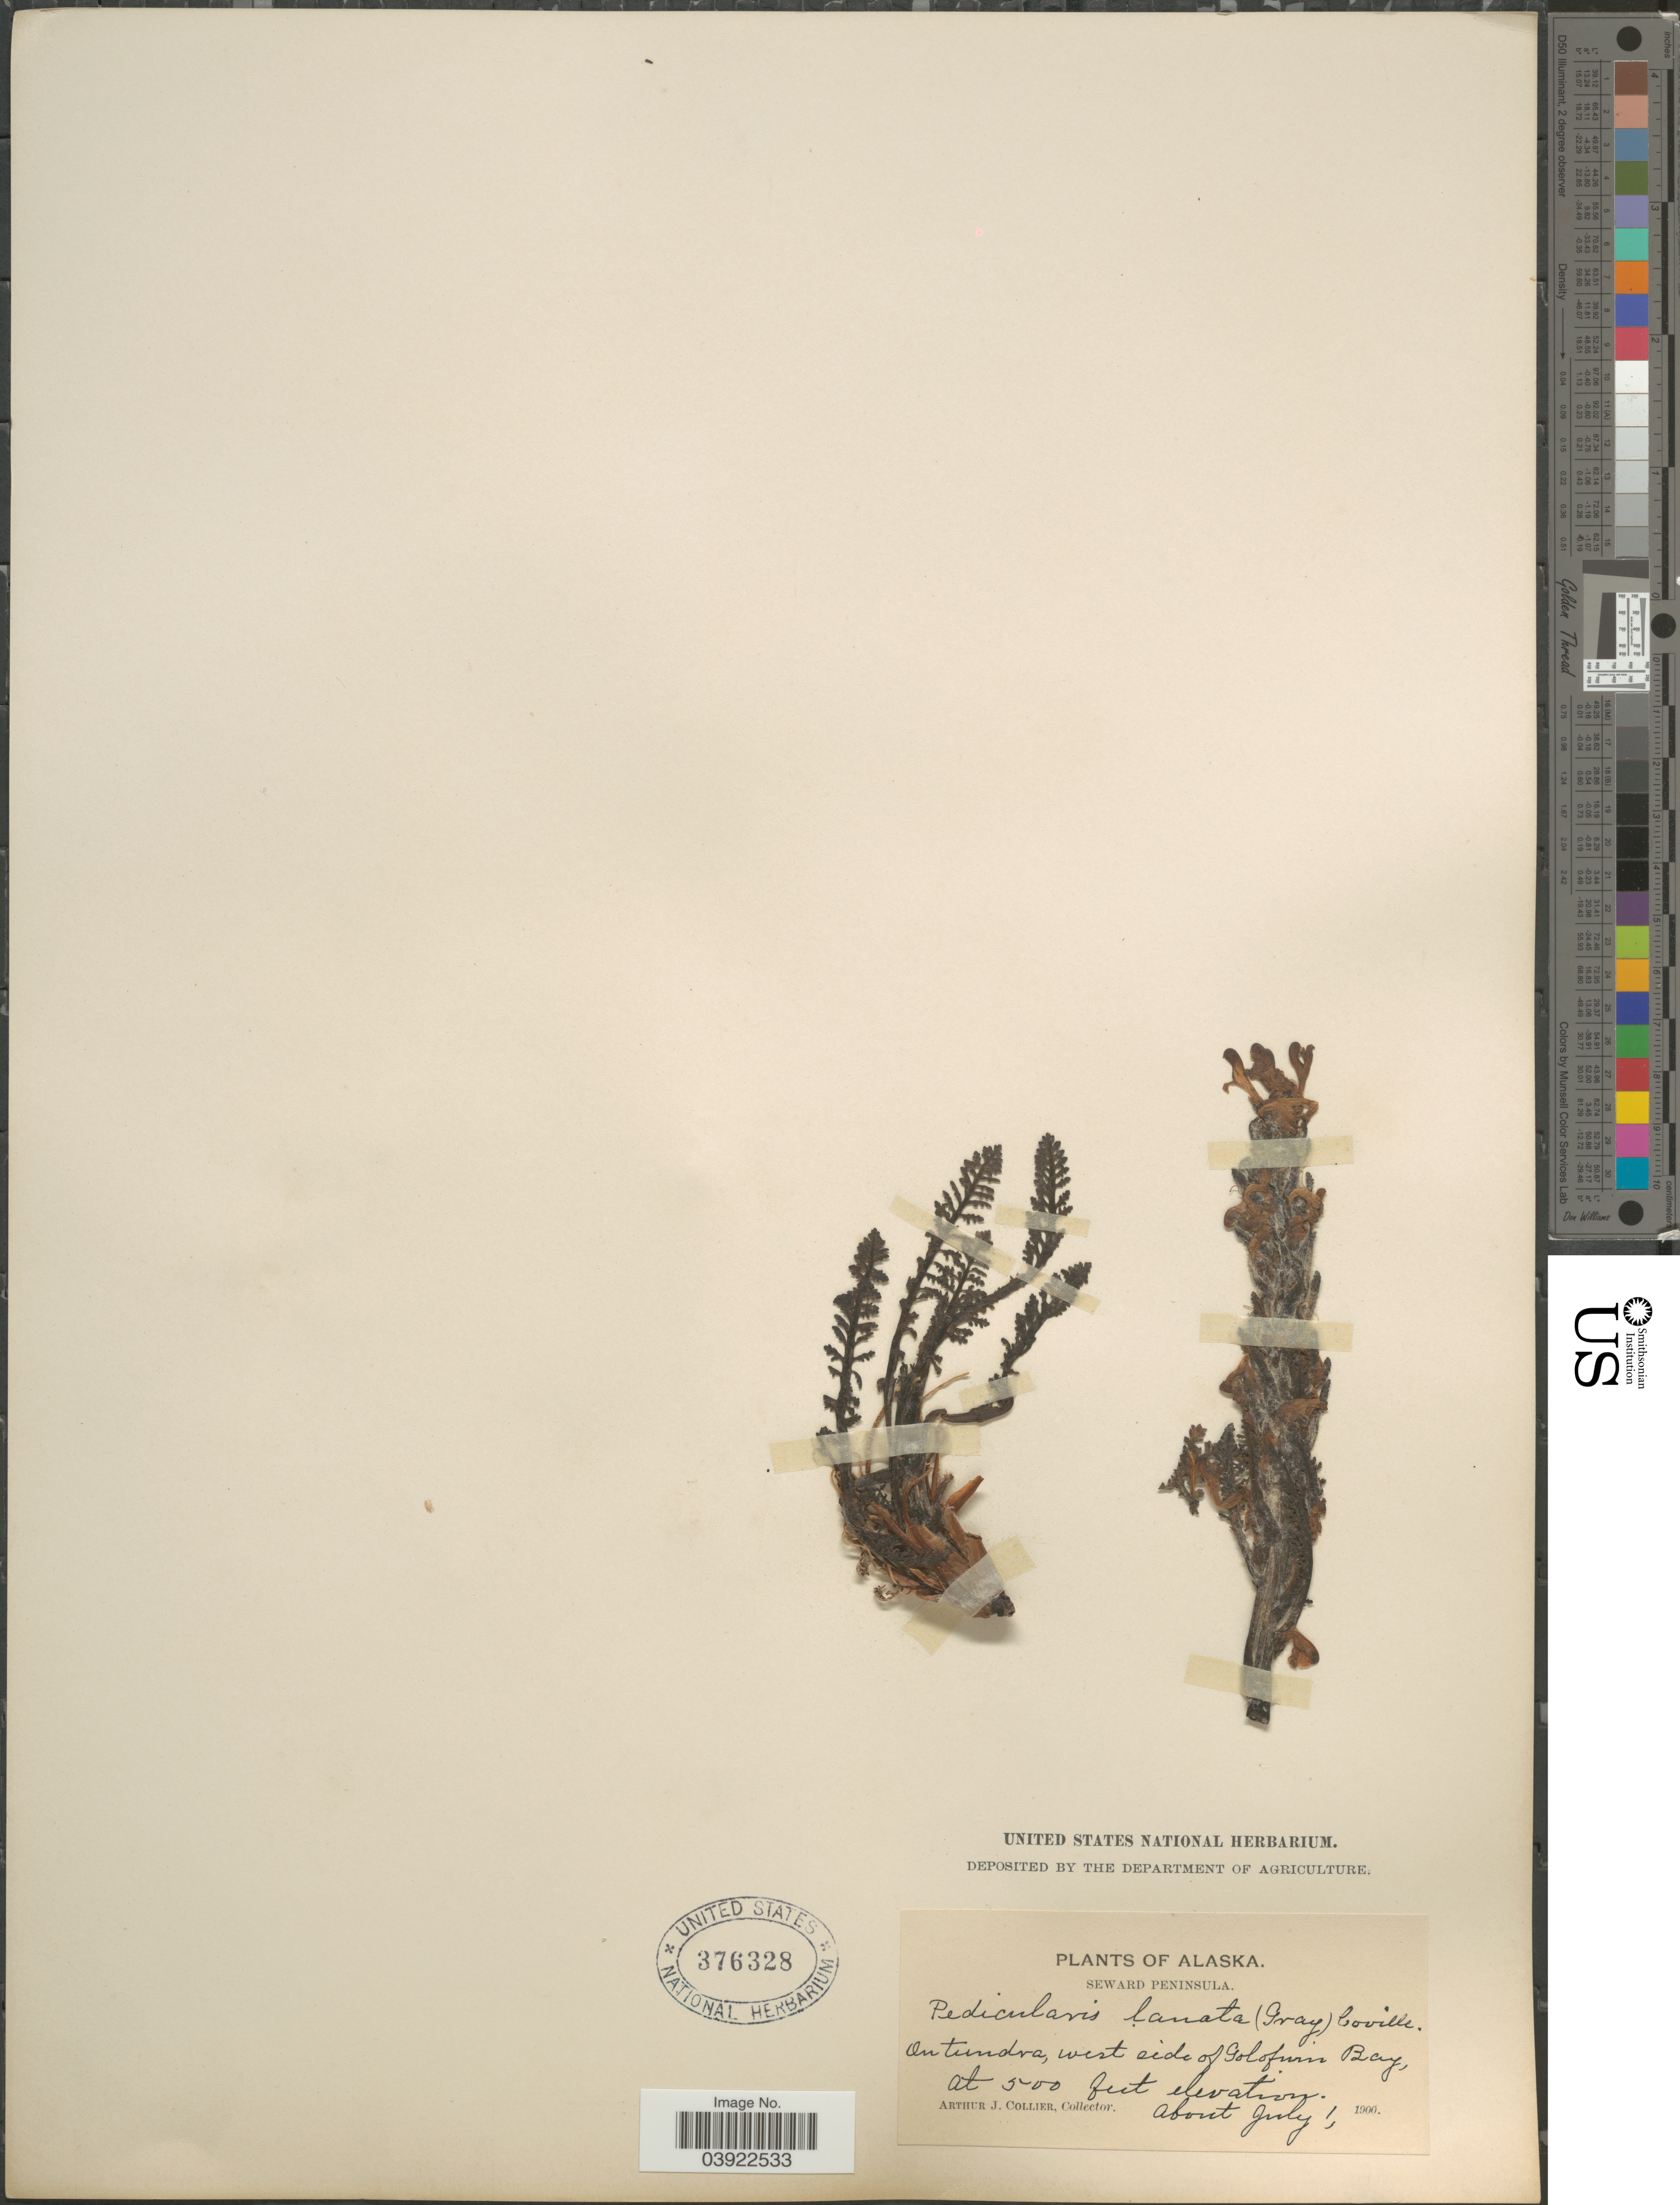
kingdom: Plantae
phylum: Tracheophyta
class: Magnoliopsida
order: Lamiales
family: Orobanchaceae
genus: Pedicularis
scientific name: Pedicularis lanata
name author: Willd. ex Cham. & Schltdl.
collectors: A. Collier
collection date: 1900-07-01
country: United States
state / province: Alaska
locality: Seward Peninsula. West side of Golofwin Bay.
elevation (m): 152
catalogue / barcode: US 376328